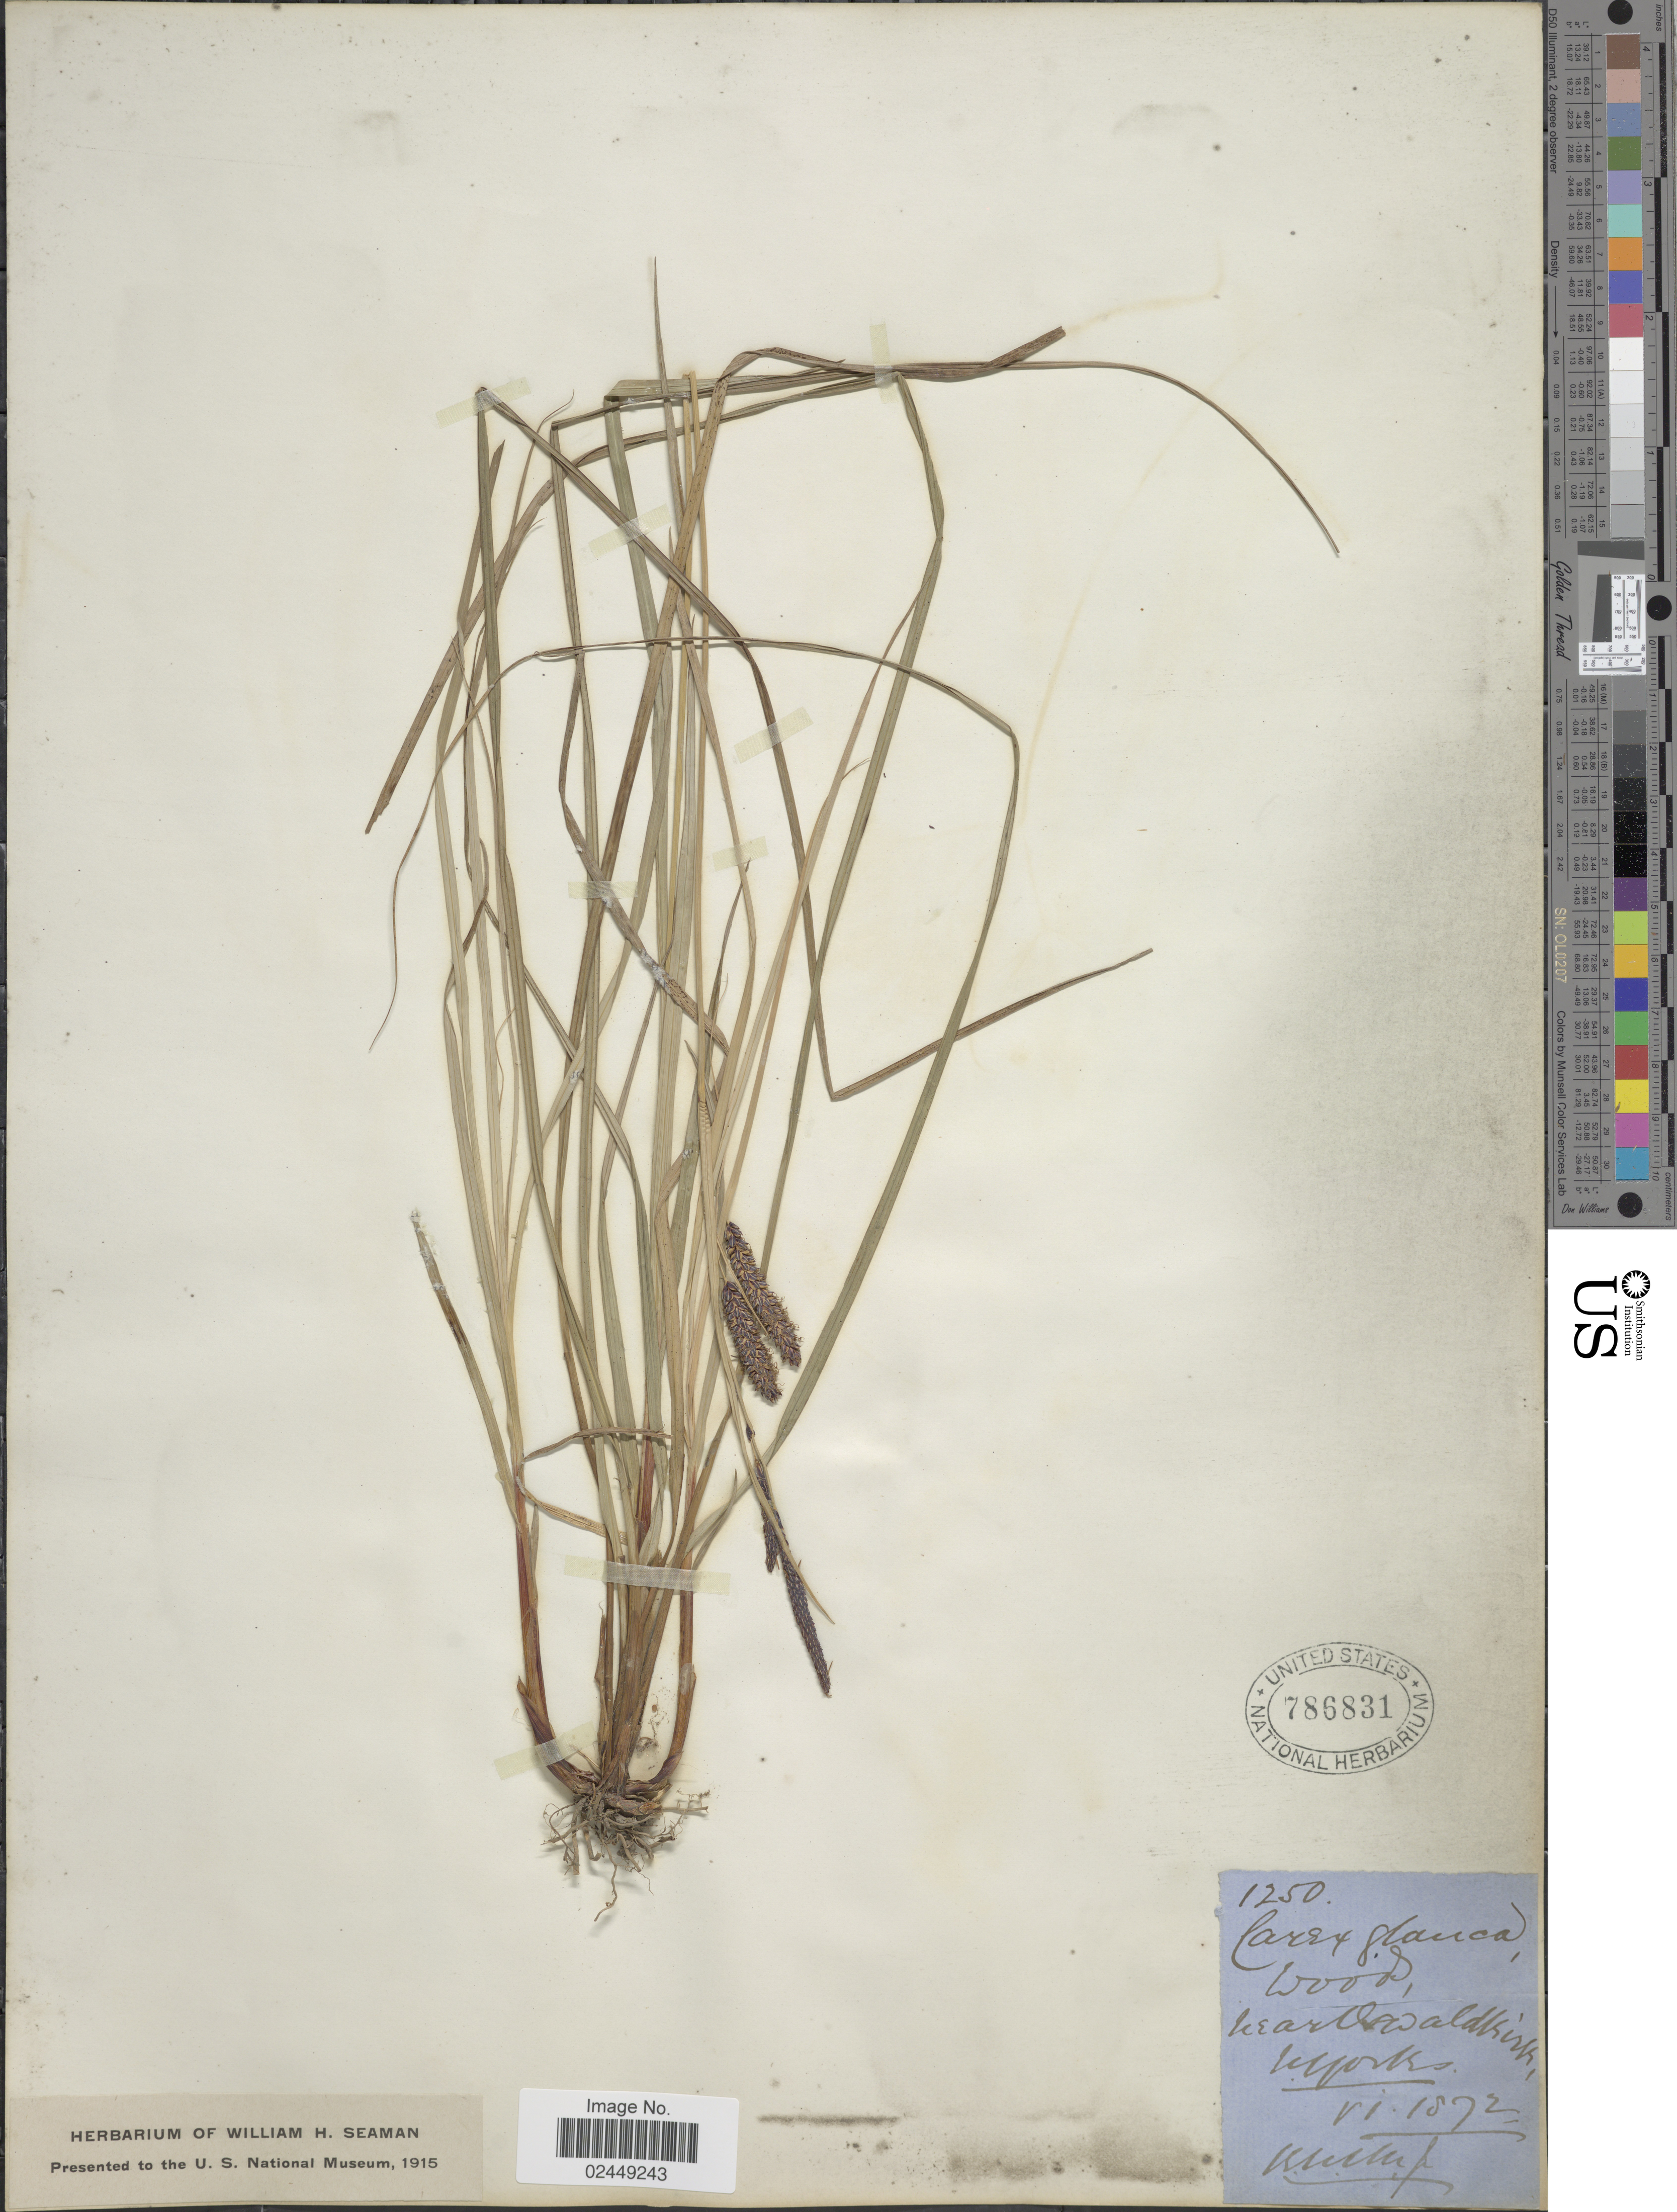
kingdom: Plantae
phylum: Tracheophyta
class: Liliopsida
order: Poales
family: Cyperaceae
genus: Carex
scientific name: Carex flacca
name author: Schreb.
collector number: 1250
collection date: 1872-06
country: United Kingdom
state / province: England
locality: Wood, near Oswaldkirk, Yorkshire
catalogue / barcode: US 786831